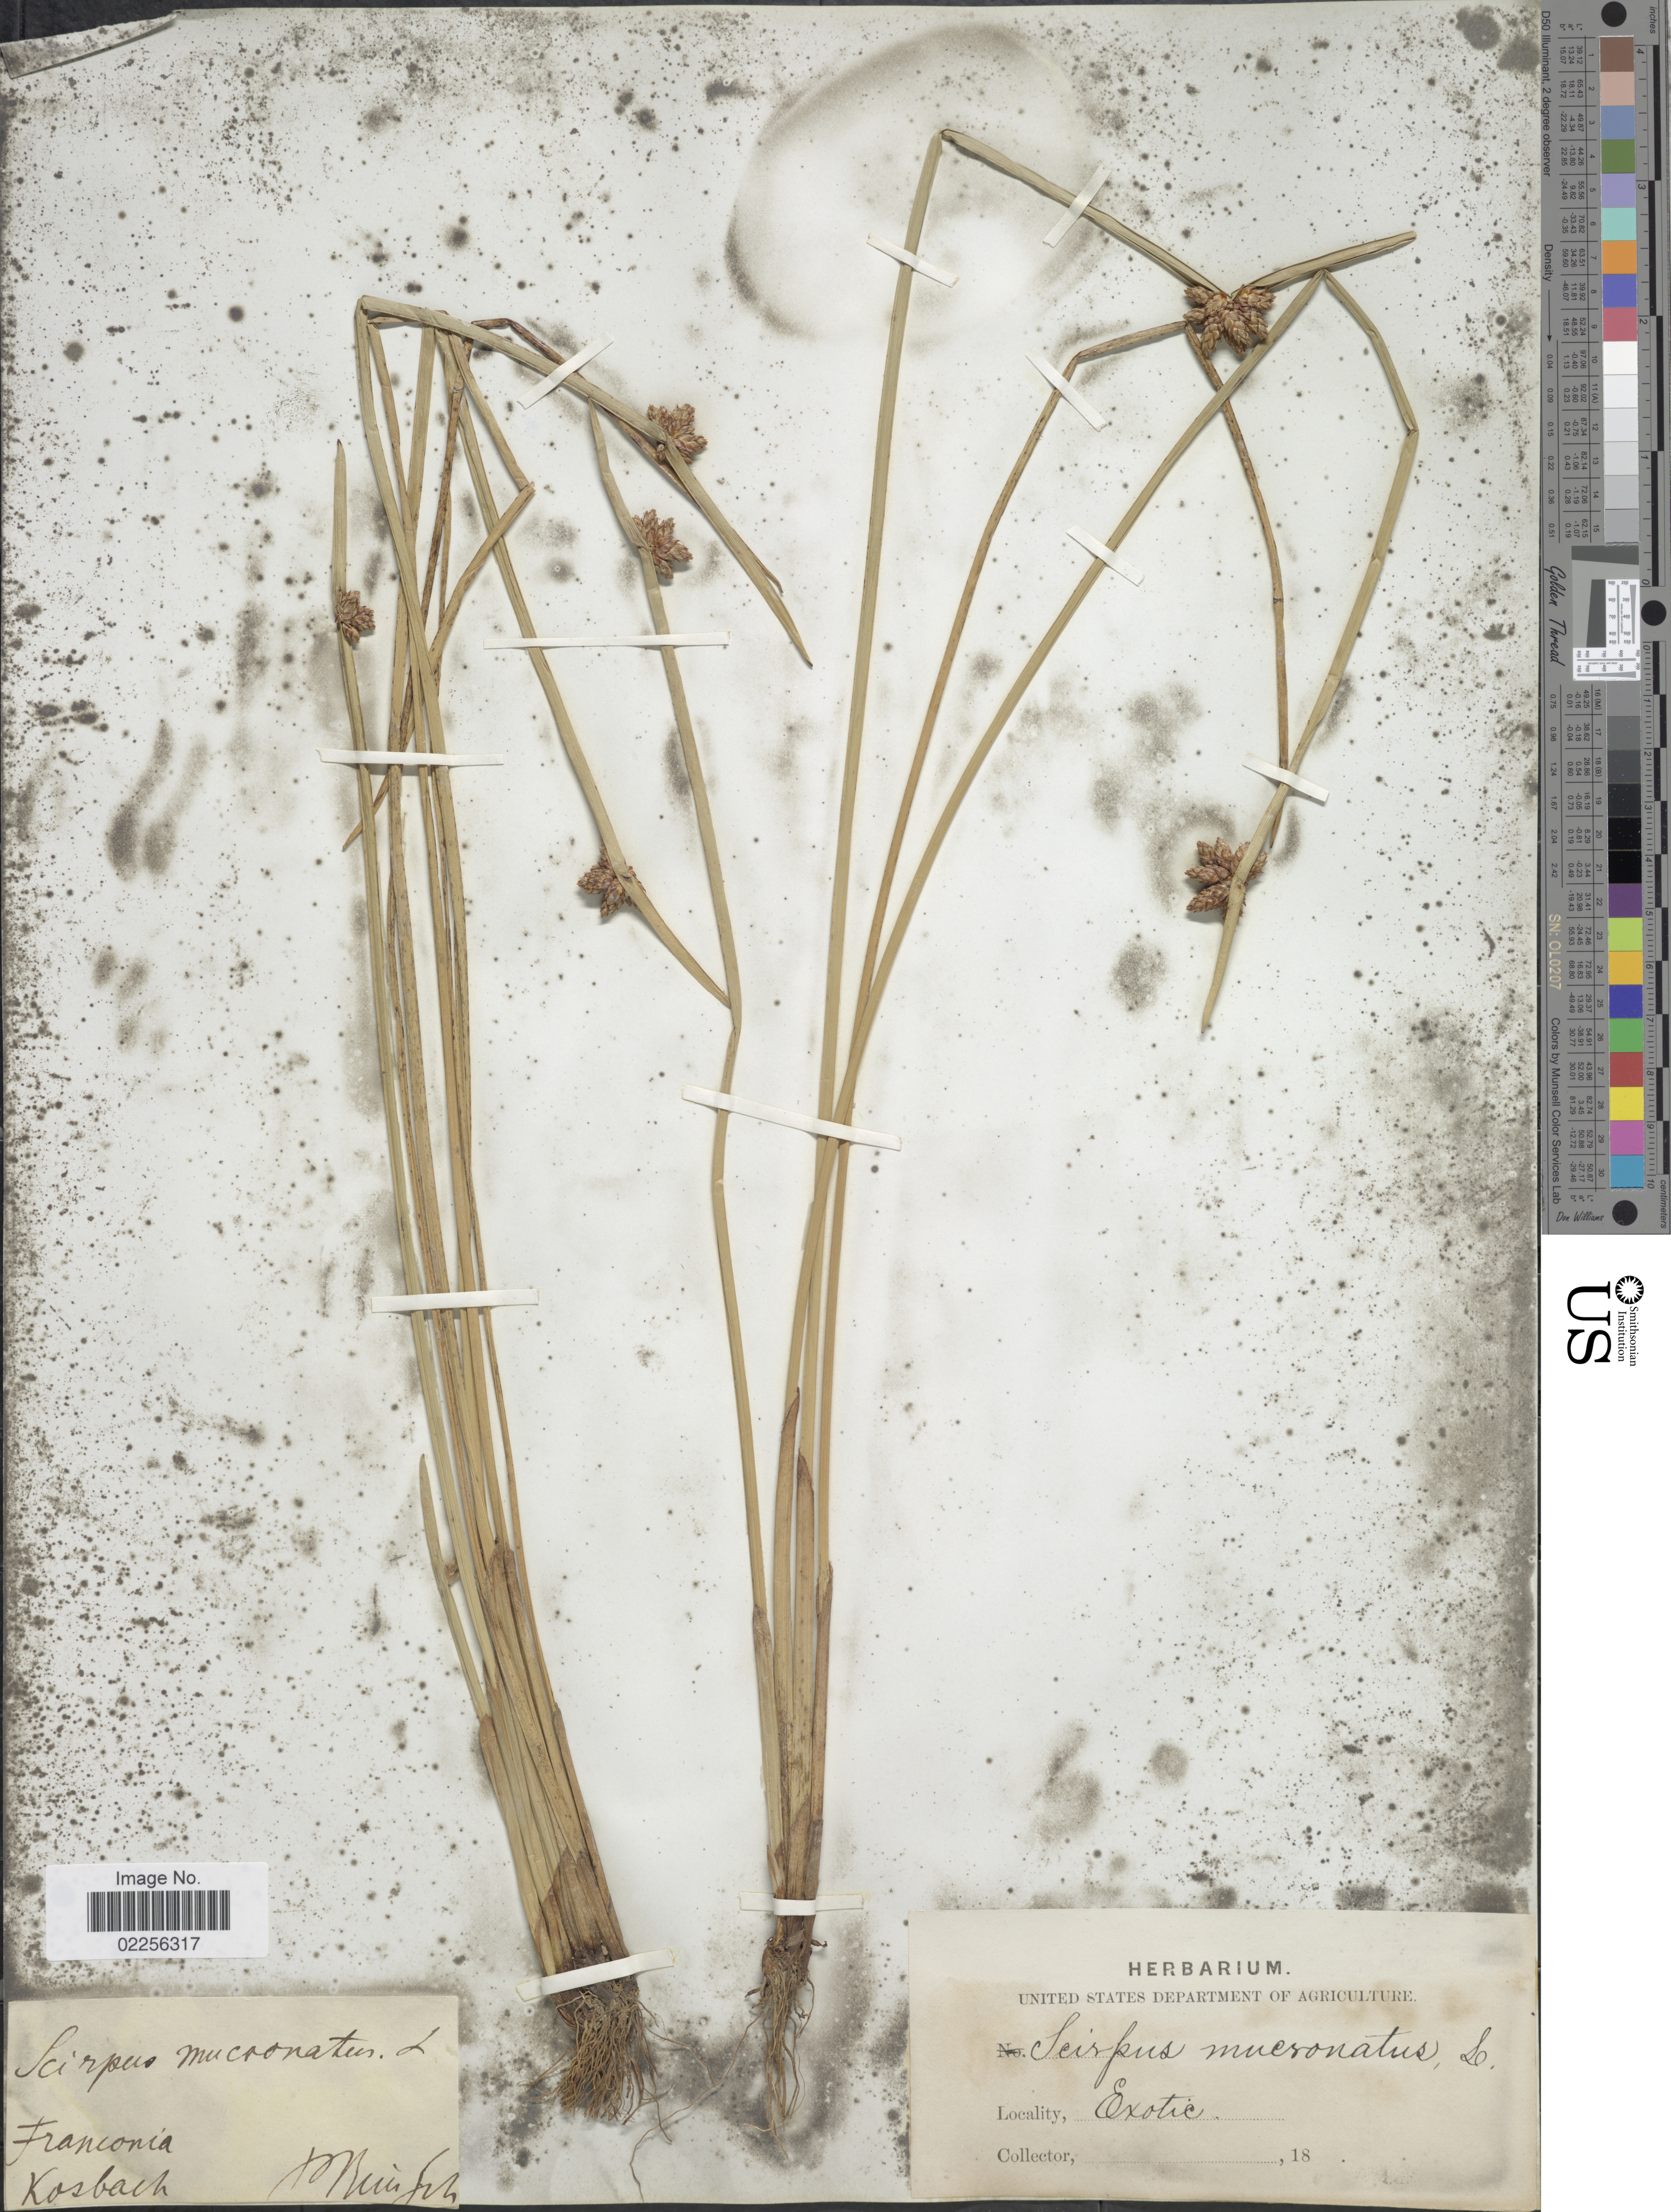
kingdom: Plantae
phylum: Tracheophyta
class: Liliopsida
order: Poales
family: Cyperaceae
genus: Schoenoplectus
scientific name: Schoenoplectus mucronatus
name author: (L.) Palla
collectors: P.F. Reinsch (herbarium)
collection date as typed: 18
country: Germany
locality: Franconia, Kosbach